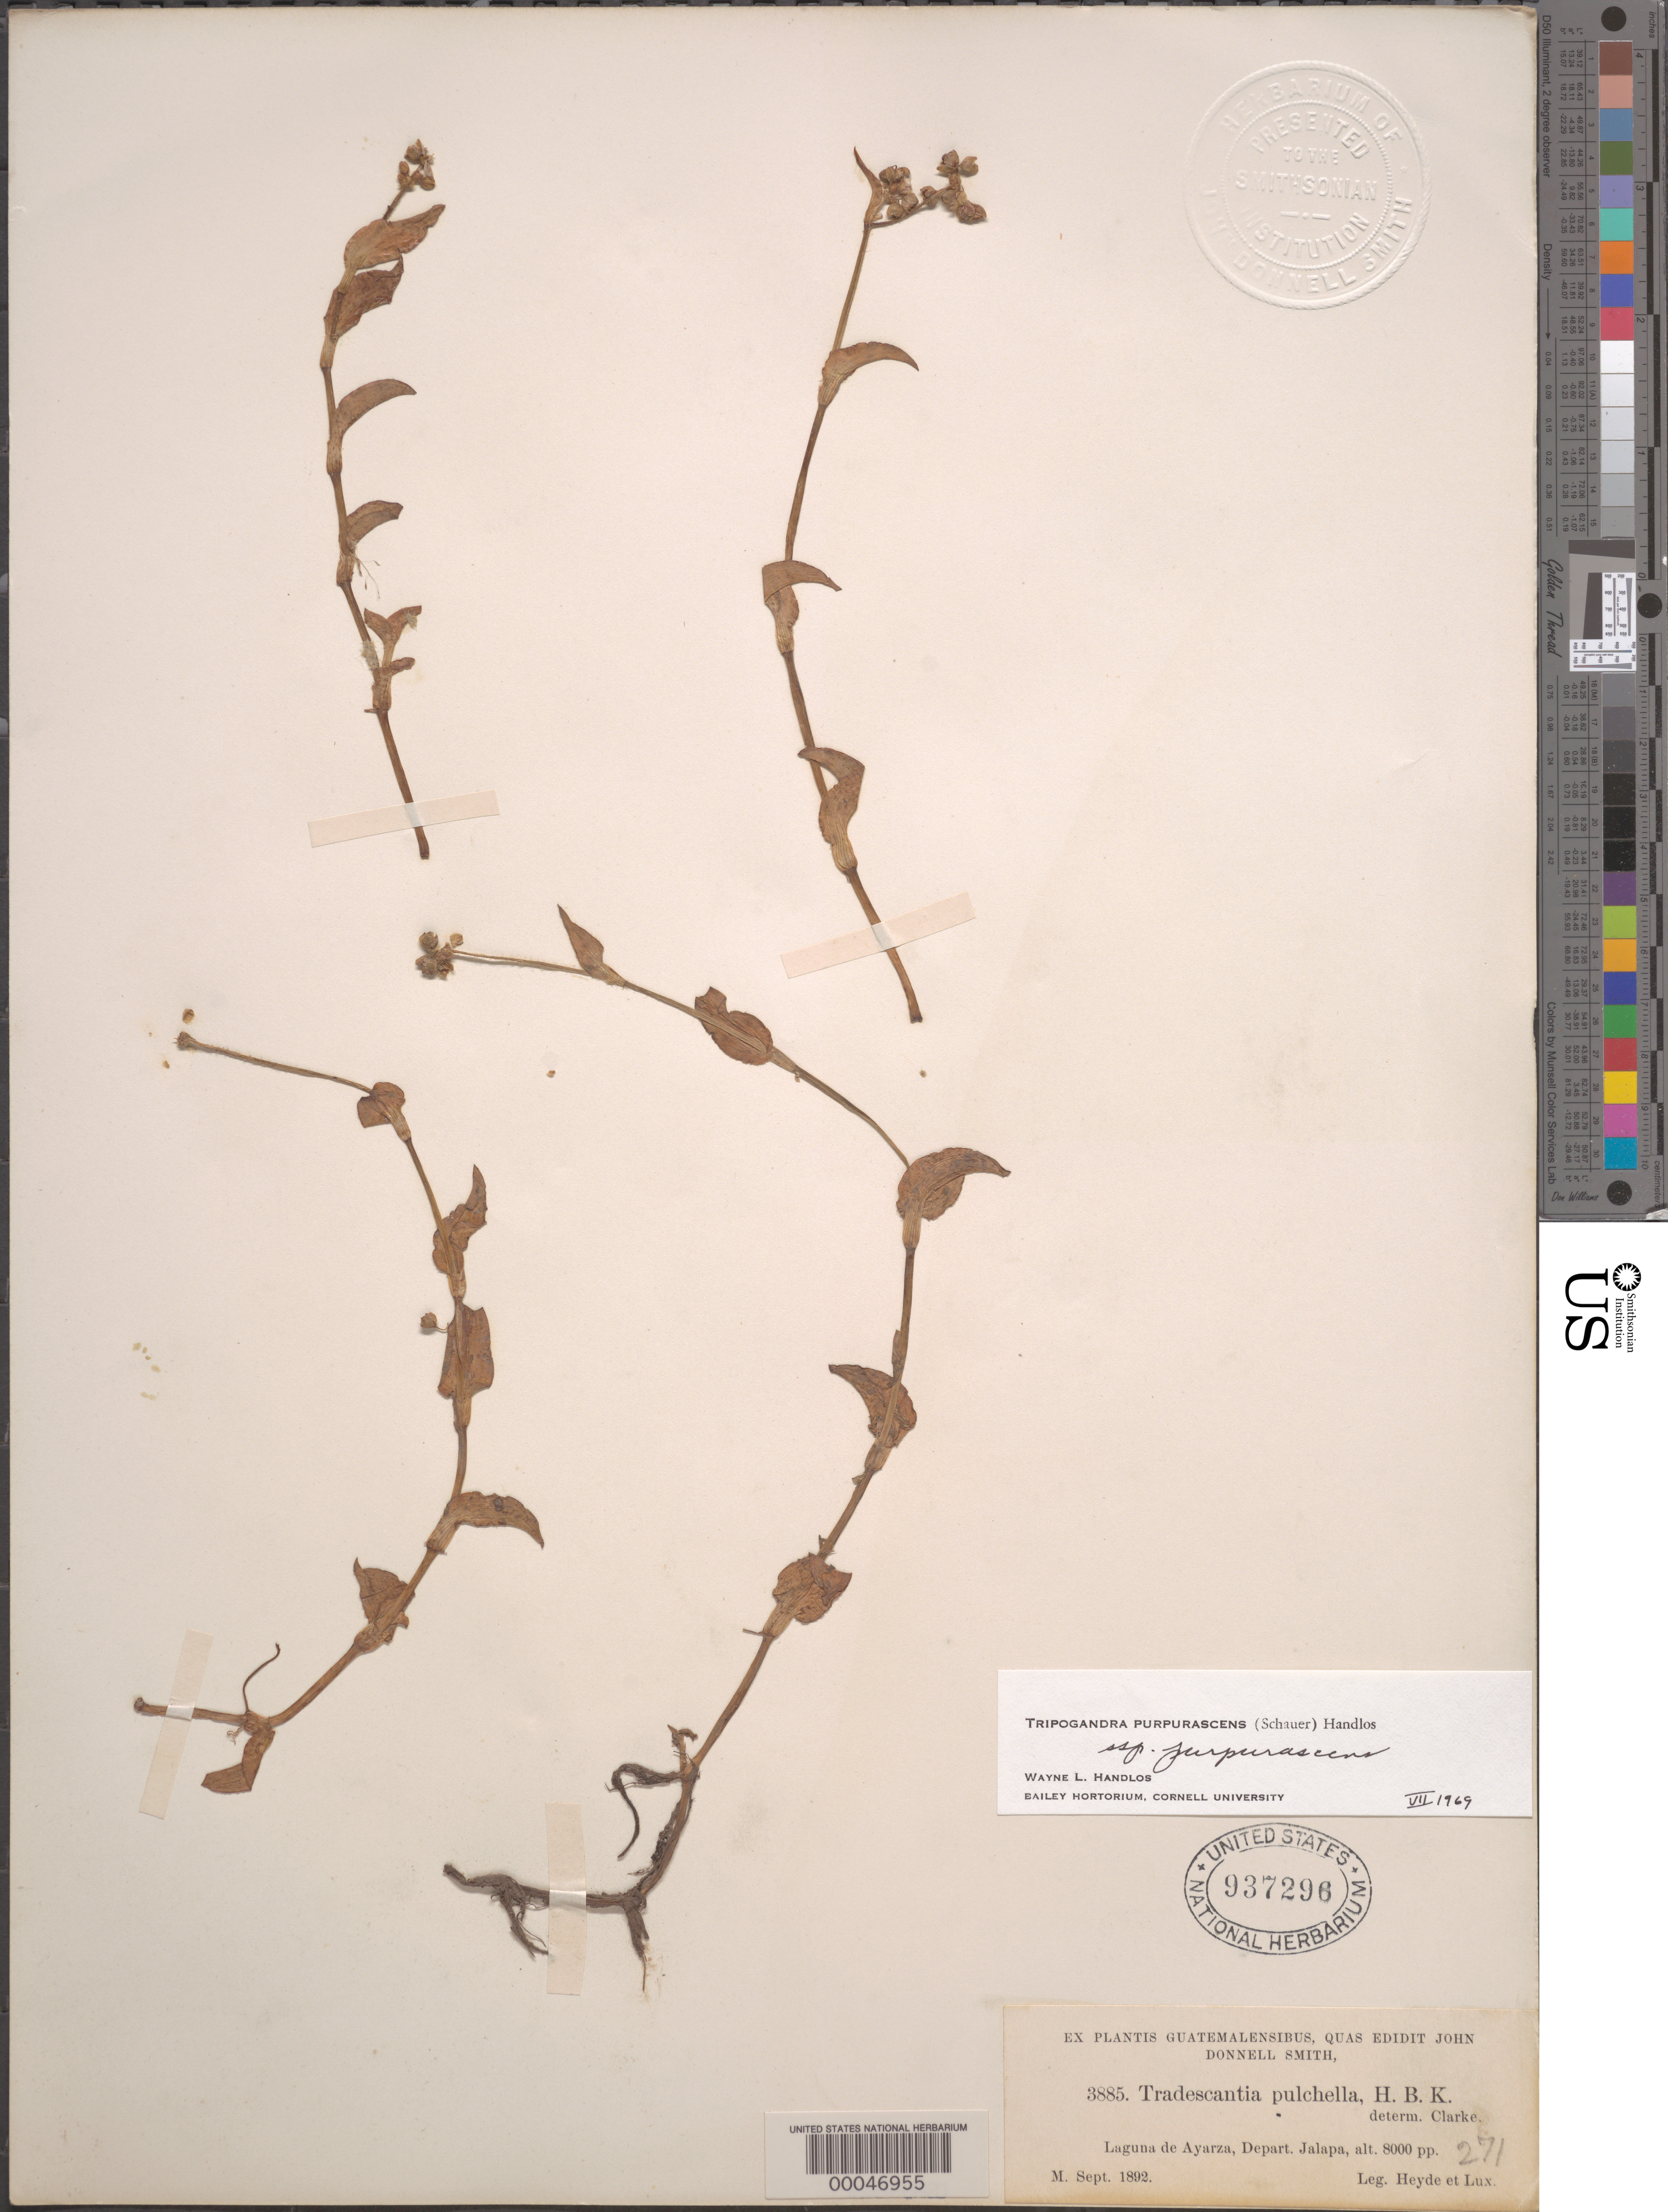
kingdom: Plantae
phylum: Tracheophyta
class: Liliopsida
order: Commelinales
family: Commelinaceae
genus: Tripogandra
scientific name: Tripogandra purpurascens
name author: (S. Schauer) Handlos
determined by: Handlos, W. L.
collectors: E. T. Heyde & E. Lux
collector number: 3885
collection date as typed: Sep 1892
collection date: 1892-09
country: Guatemala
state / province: Jalapa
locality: Laguna de Ayarza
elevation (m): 2440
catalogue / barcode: US 937296